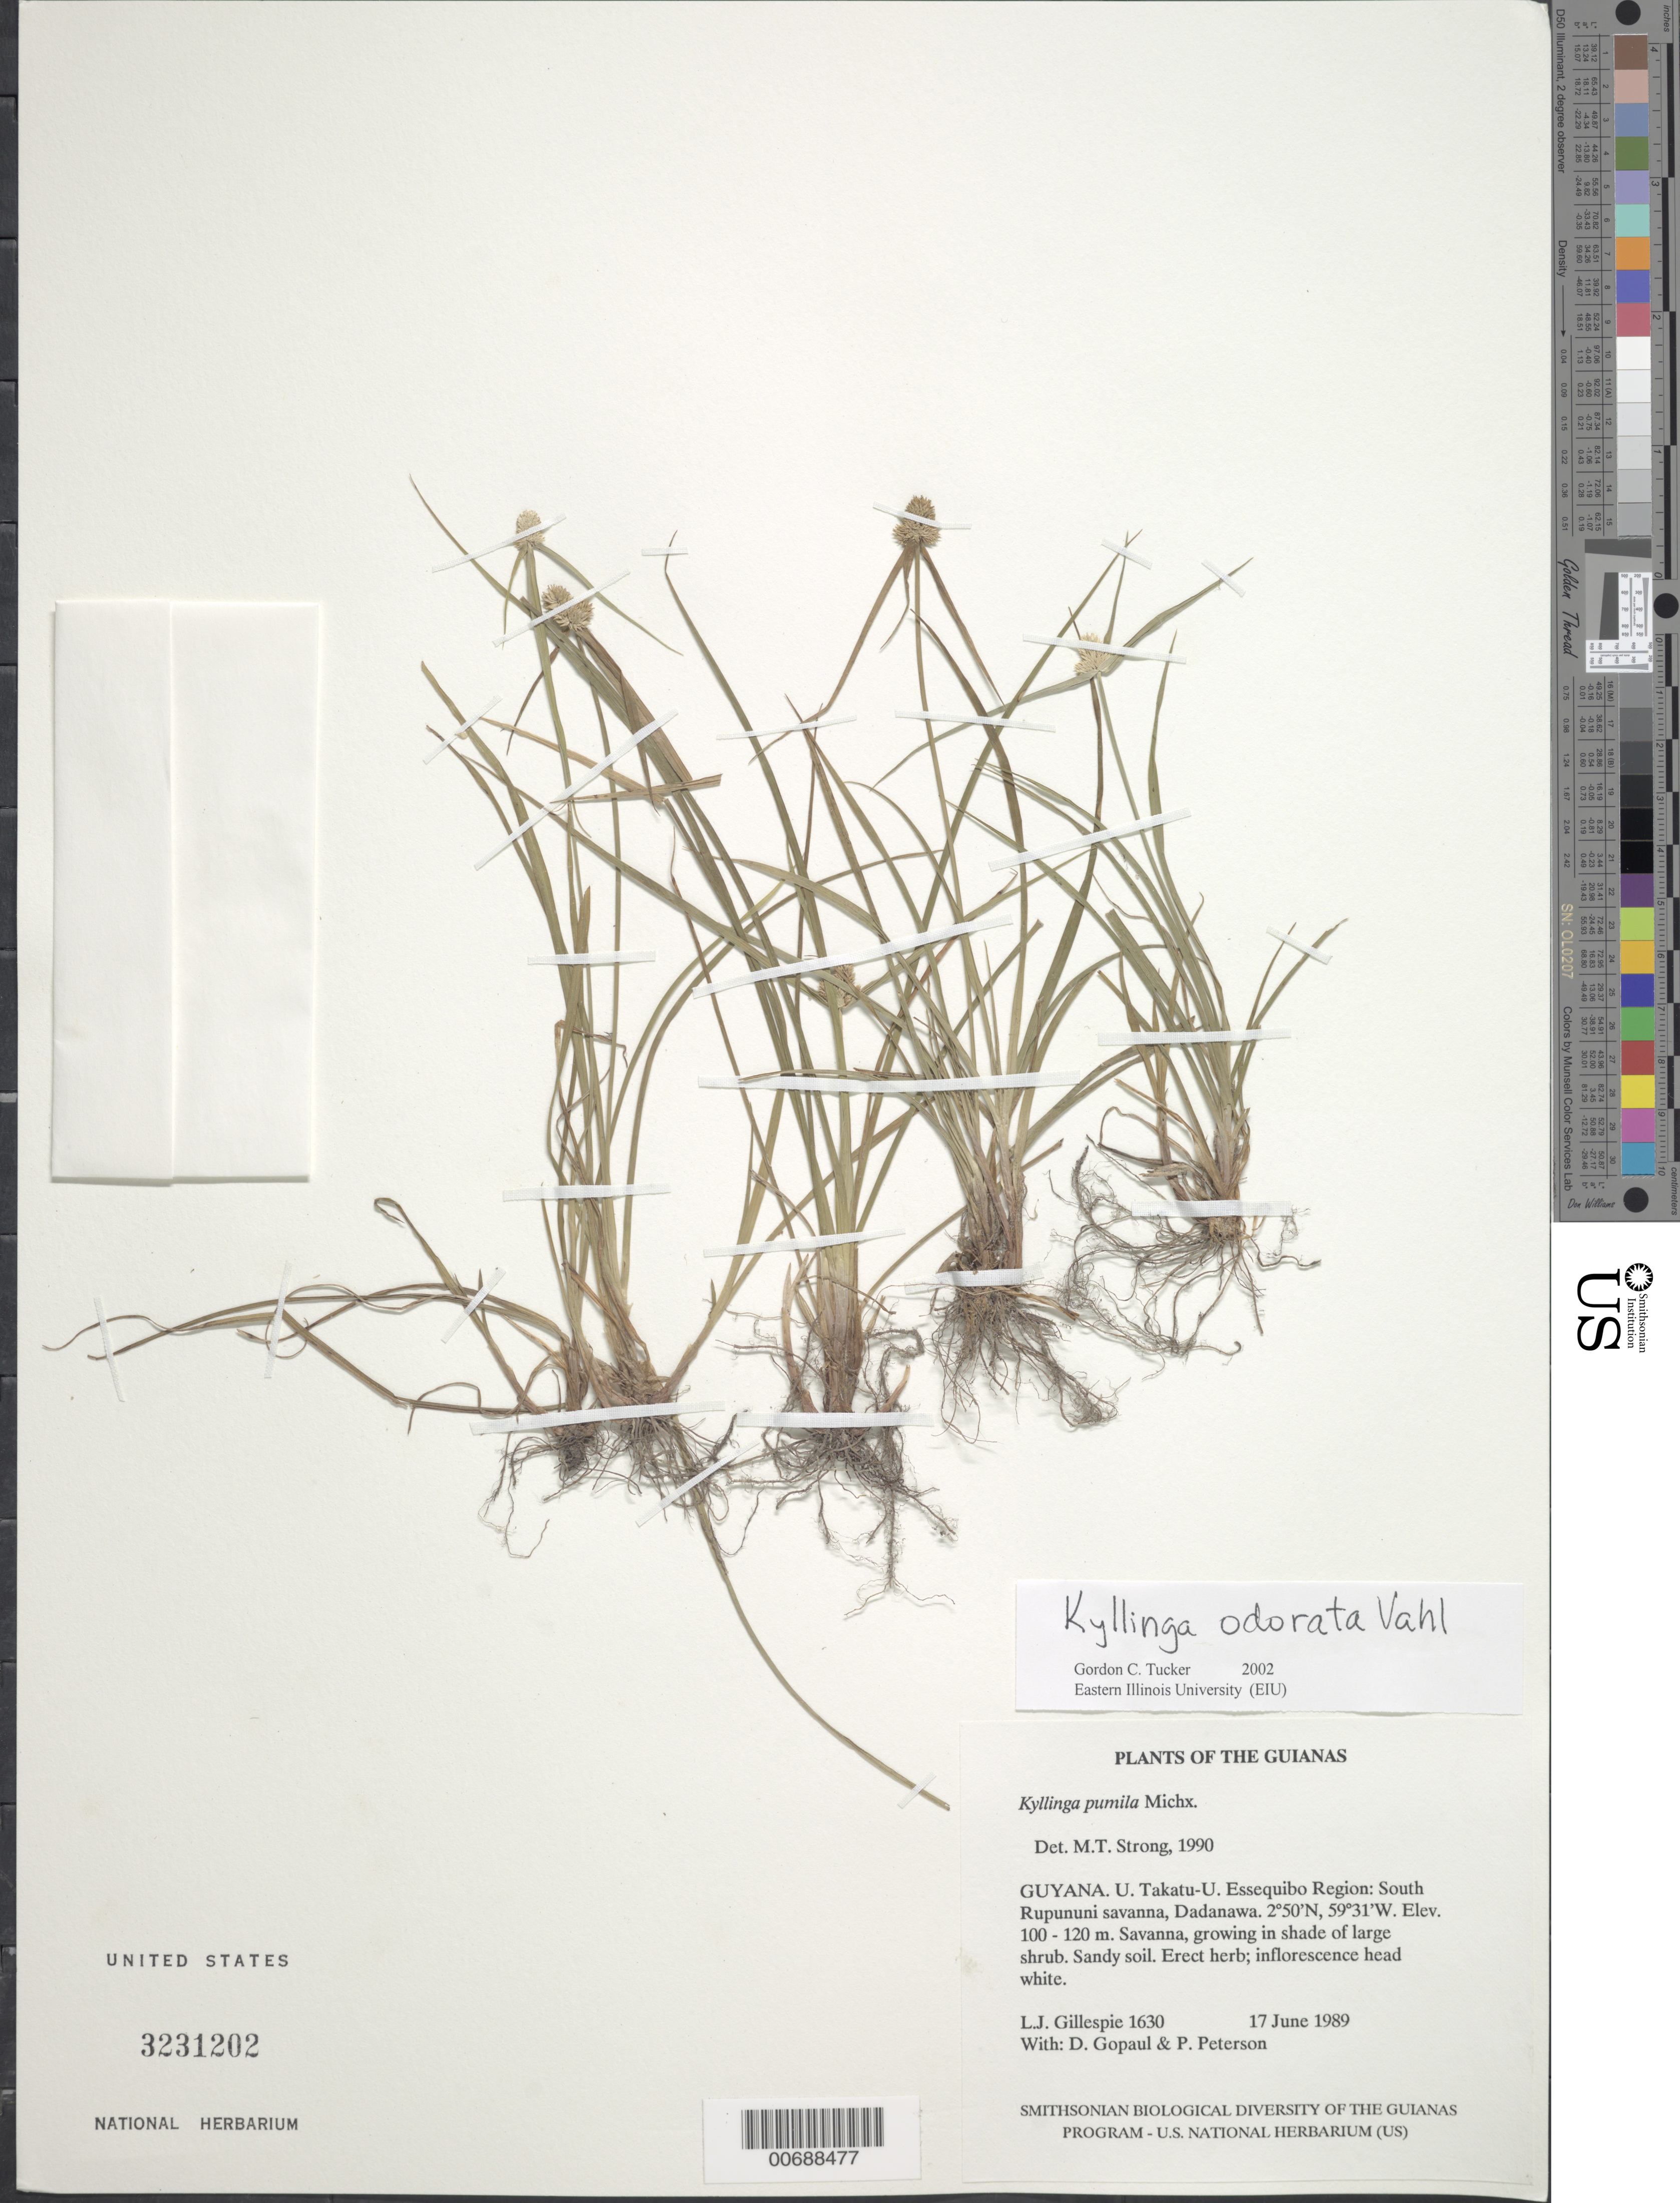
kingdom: Plantae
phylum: Tracheophyta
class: Liliopsida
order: Poales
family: Cyperaceae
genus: Cyperus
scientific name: Cyperus sesquiflorus subsp. sesquiflorus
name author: (Torr.) Mattf. & Kük.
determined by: Strong, M. T., (US), Smithsonian Institution - National Museum of Natural History (UNITED STATES)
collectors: L. J. Gillespie, D. Gopaul & P. M. Peterson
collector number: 1630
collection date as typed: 17 June 1989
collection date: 1989-06-17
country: Guyana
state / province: U. Takutu-U. Essequibo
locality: South Rupununi savanna, Dadanawa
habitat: Savanna, growing in shade of large shrub. Sandy soil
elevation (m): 100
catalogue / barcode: US 3231202